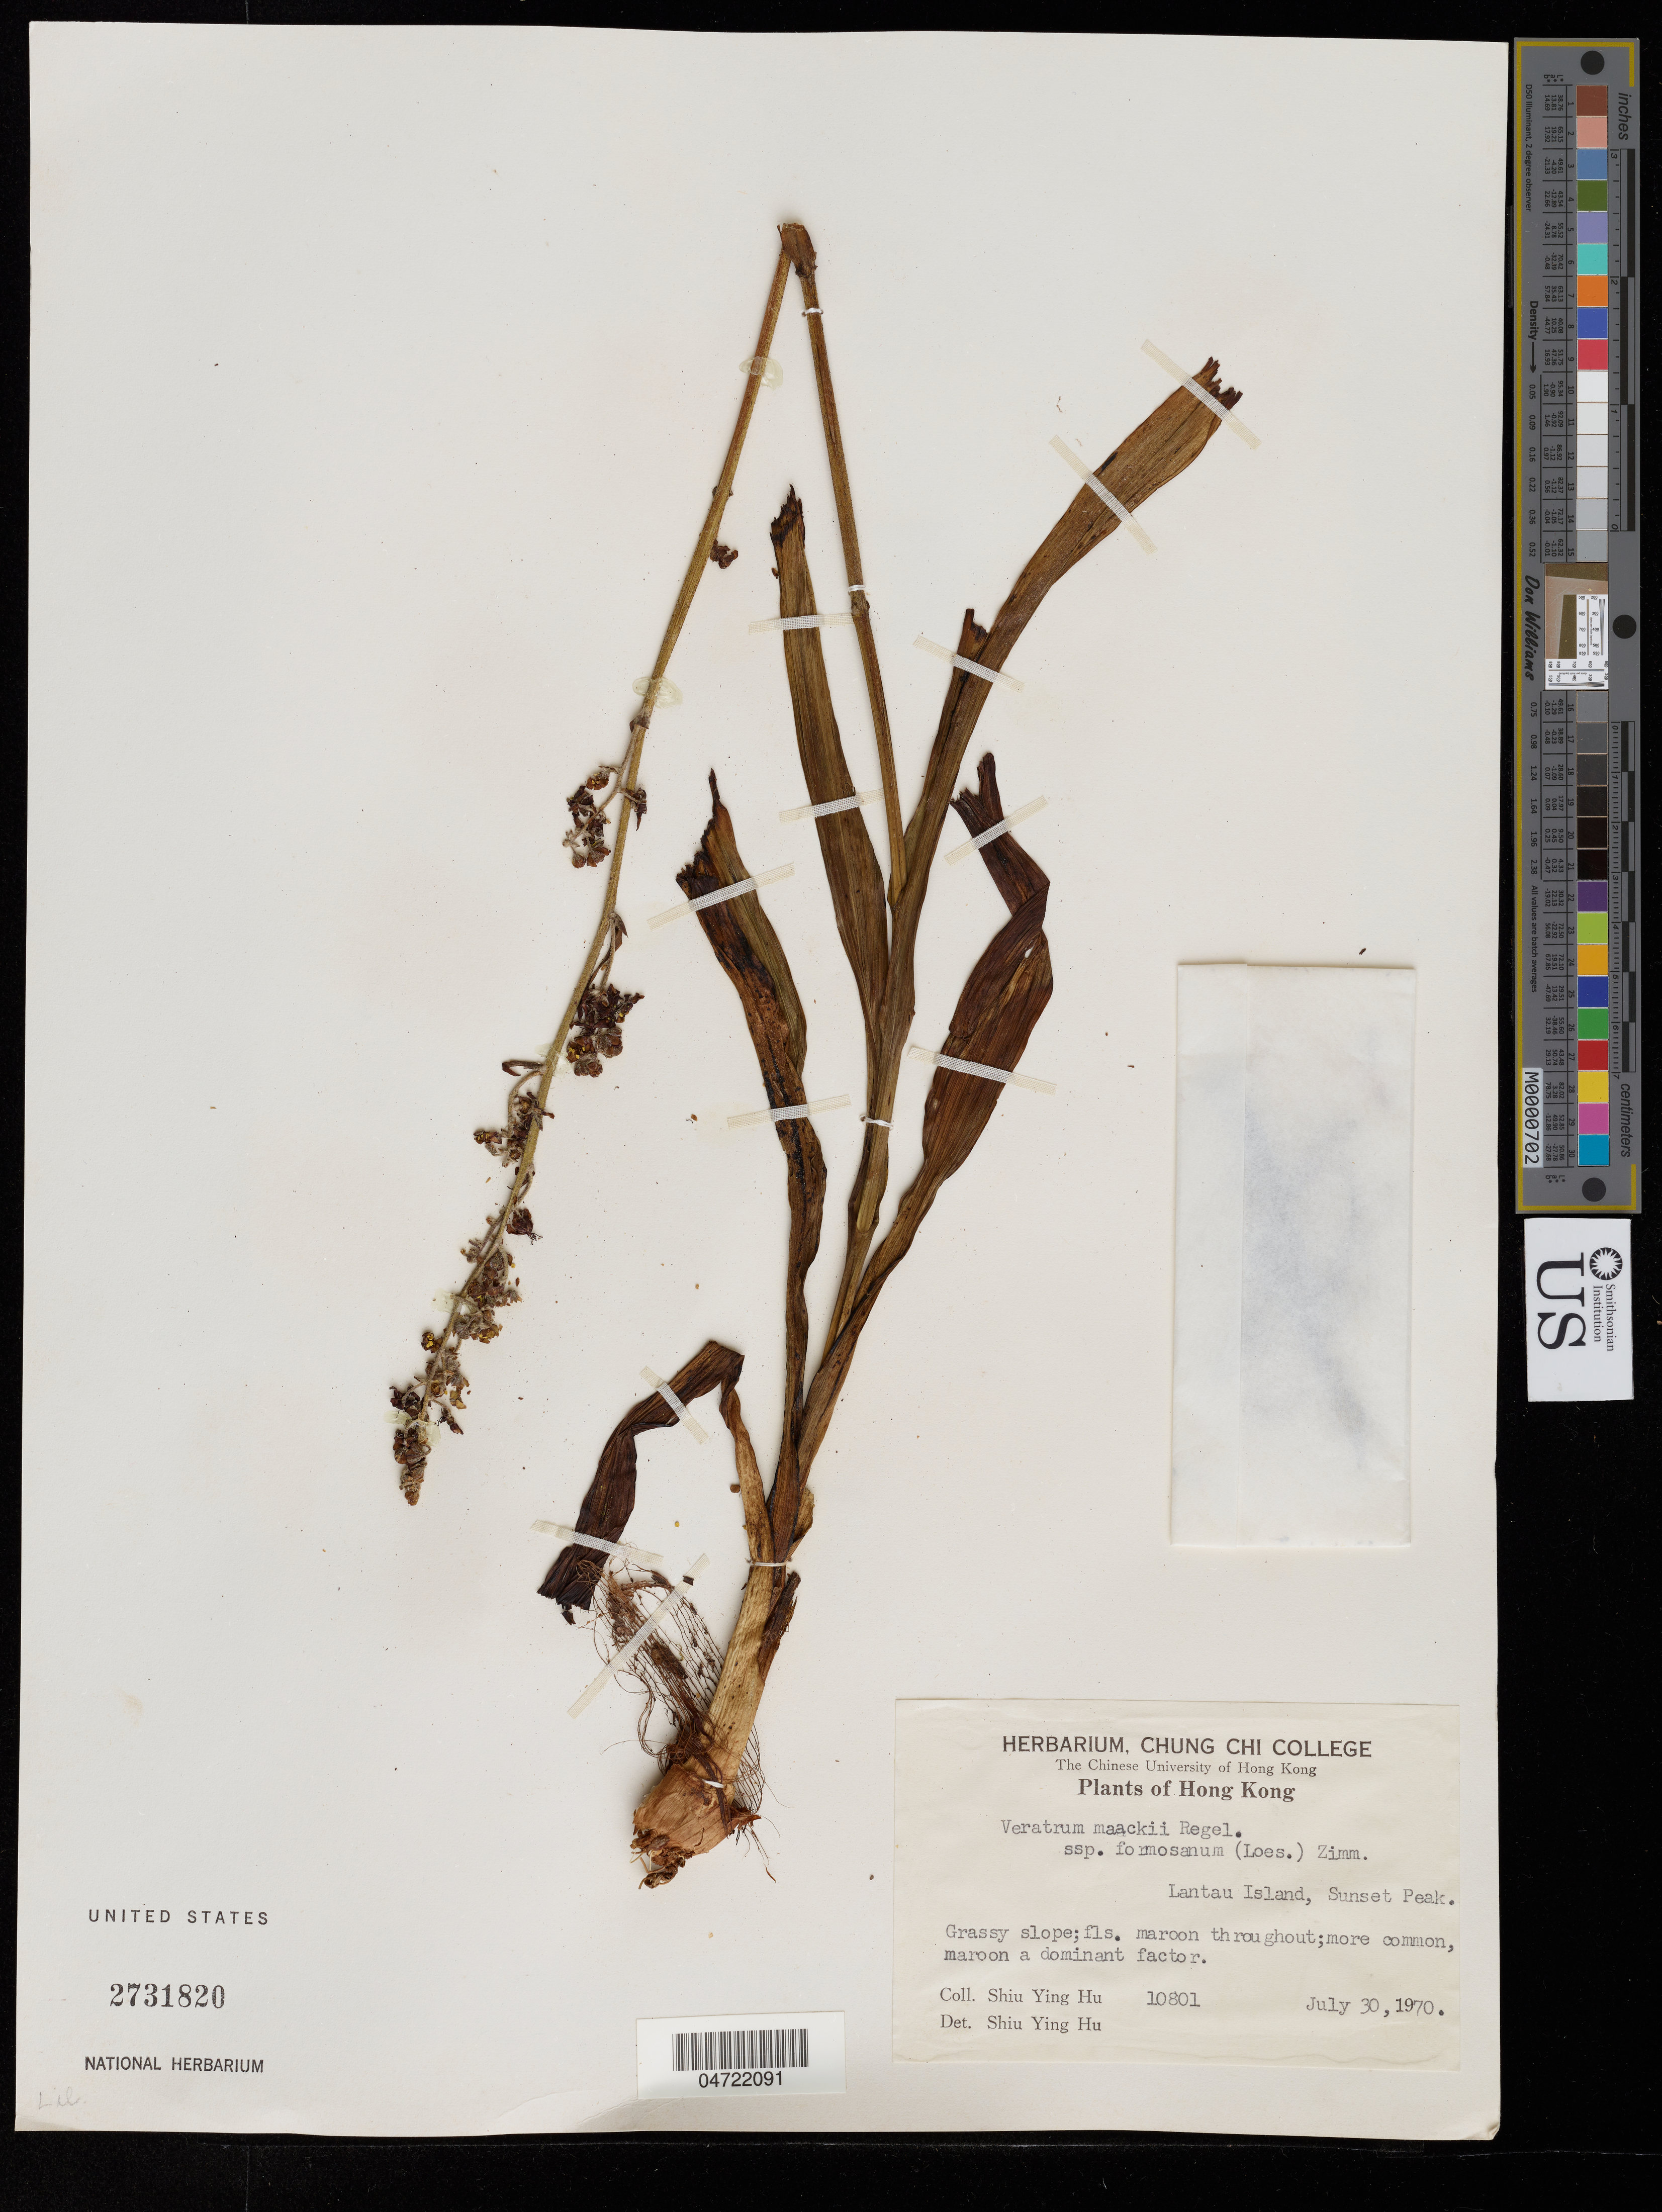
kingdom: Plantae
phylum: Tracheophyta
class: Liliopsida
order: Liliales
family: Melanthiaceae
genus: Veratrum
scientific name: Veratrum maackii subsp. formosanum (O. Loes.) J.H. Zimmerman, ined.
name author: (O. Loes.) J.H. Zimmerman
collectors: S. Y. Hu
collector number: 10801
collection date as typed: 30 Jul 1970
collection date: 1970-07-30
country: China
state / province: Hong Kong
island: Lantau I.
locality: Lantau island, Sunset peak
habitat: Grassy slopes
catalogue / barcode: US 2731820